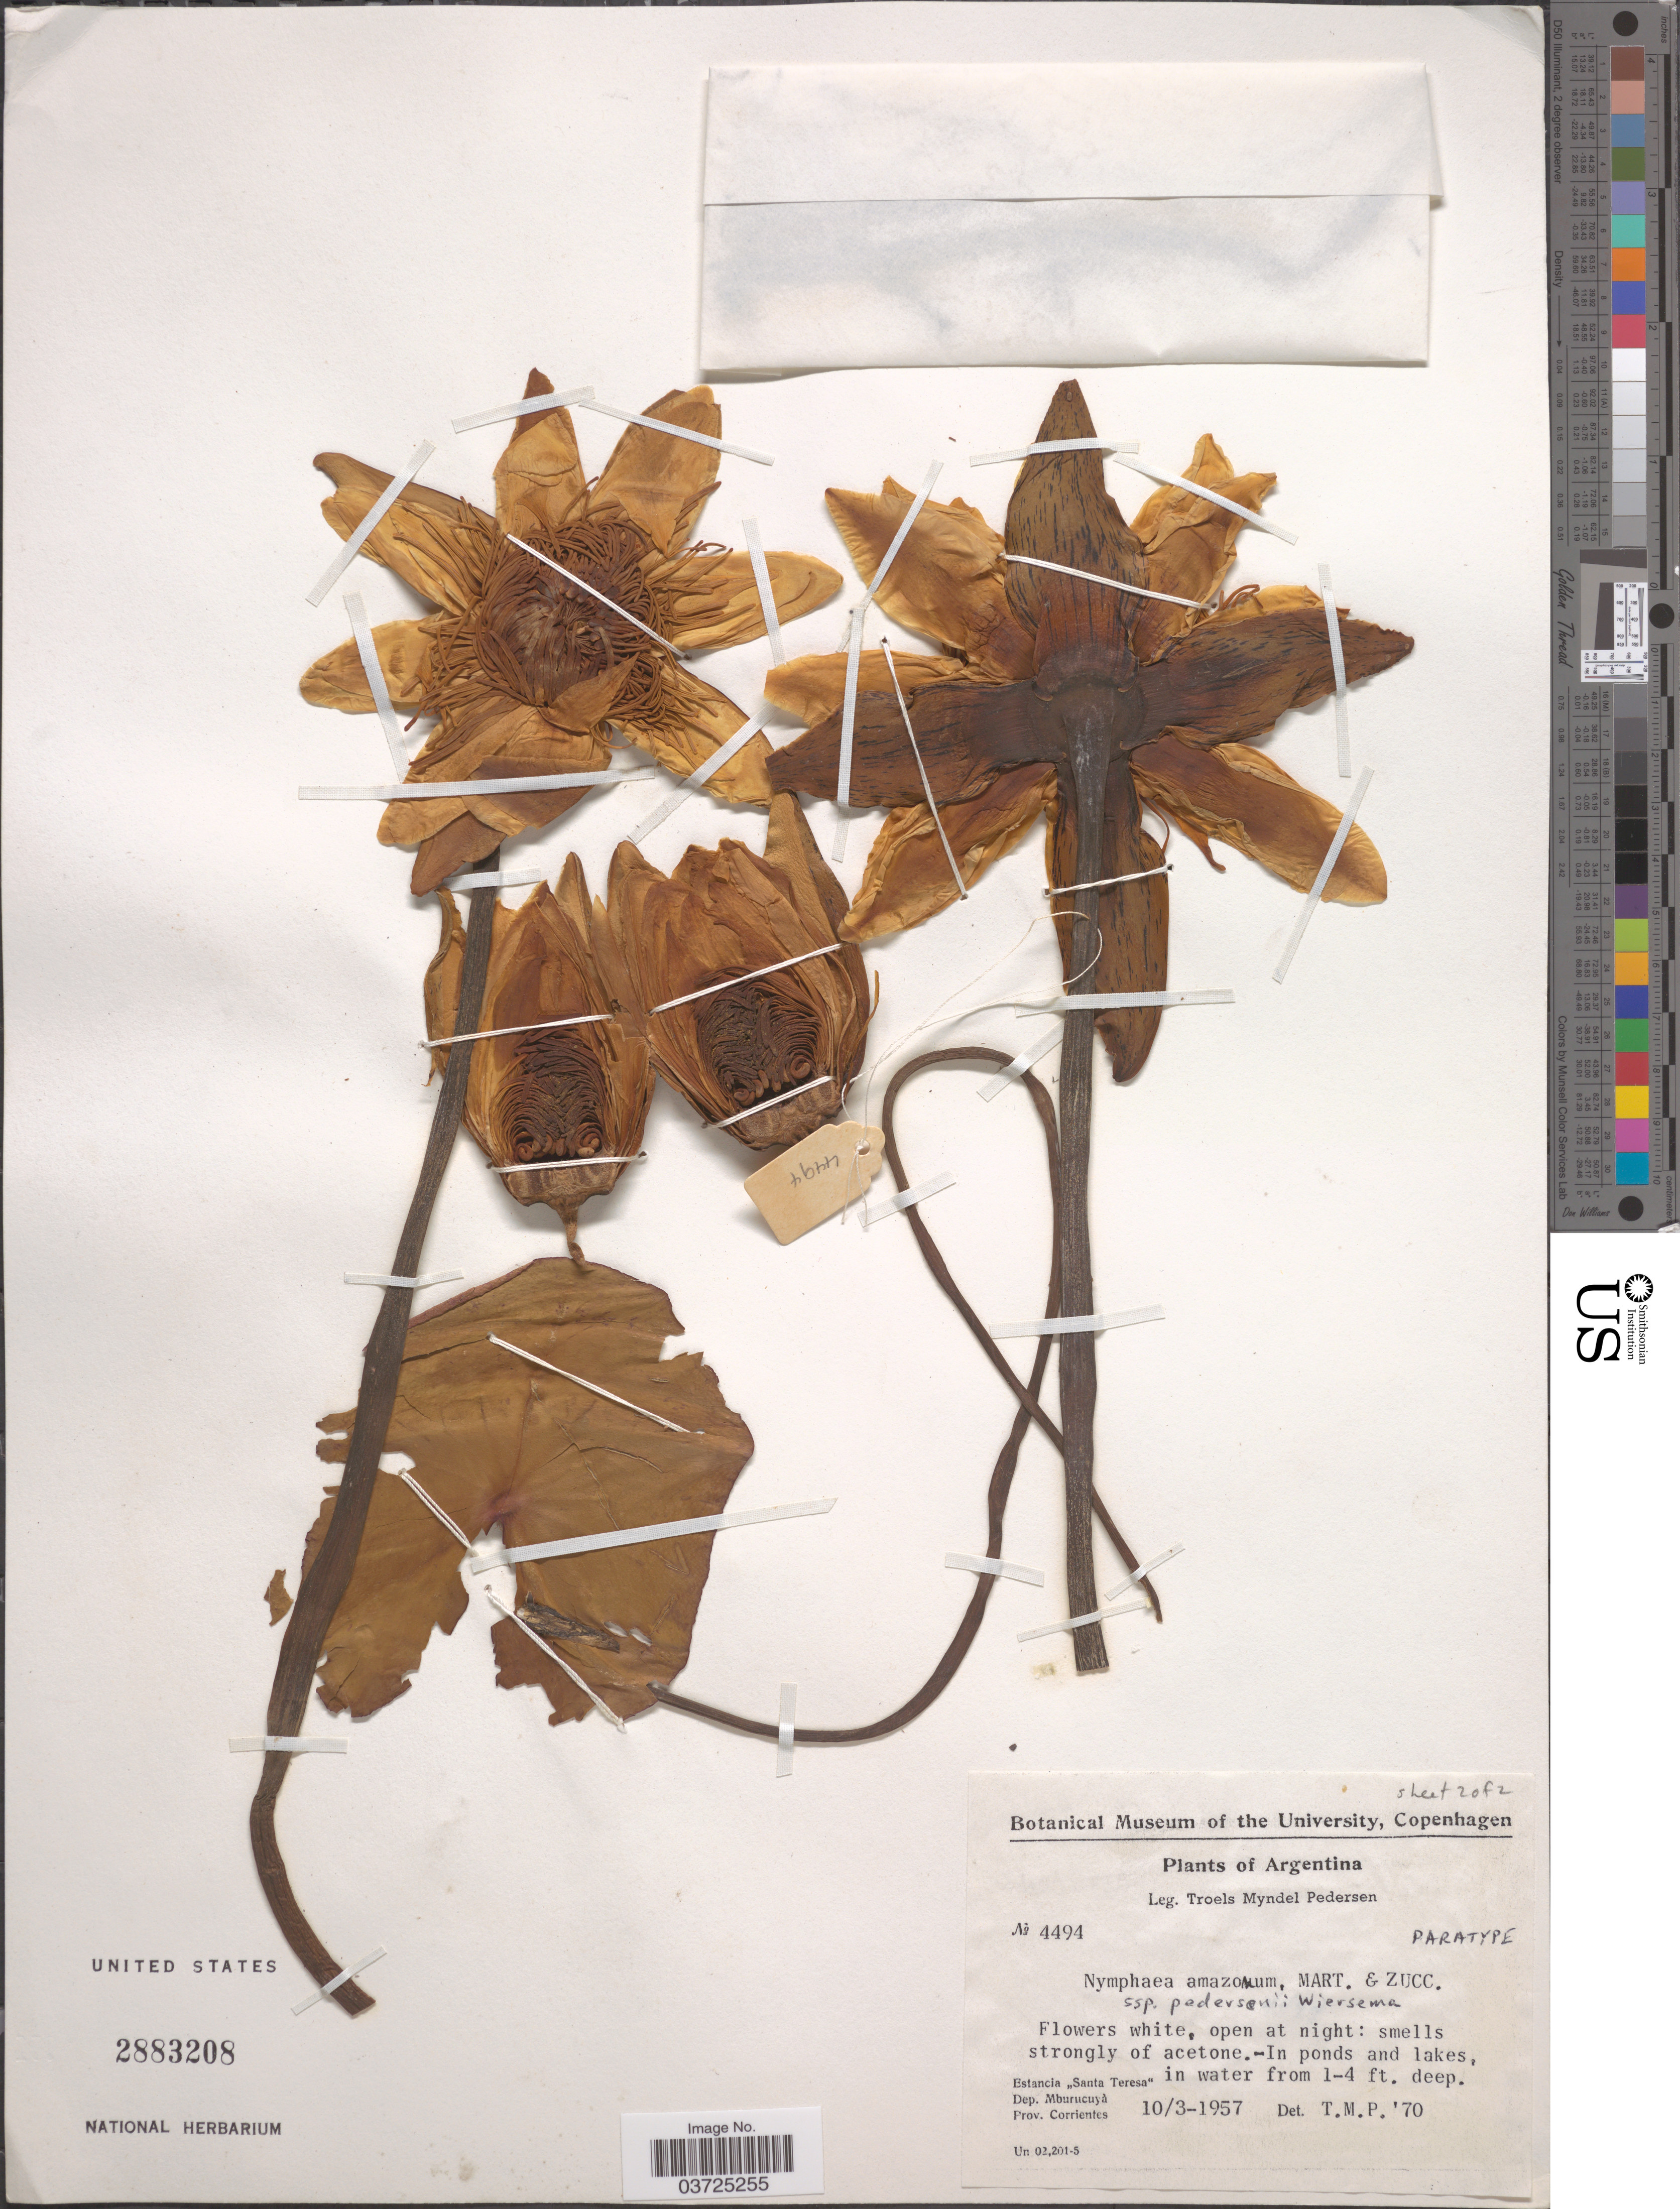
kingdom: Plantae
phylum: Tracheophyta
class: Magnoliopsida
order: Nymphaeales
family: Nymphaeaceae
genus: Nymphaea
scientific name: Nymphaea amazonum subsp. pedersenii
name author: Wiersema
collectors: T. Pederson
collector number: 4494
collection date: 1957-03-10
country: Argentina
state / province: Corrientes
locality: Estancia "Santa Teresa", Dep. Mburucuyà.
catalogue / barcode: US 2883208